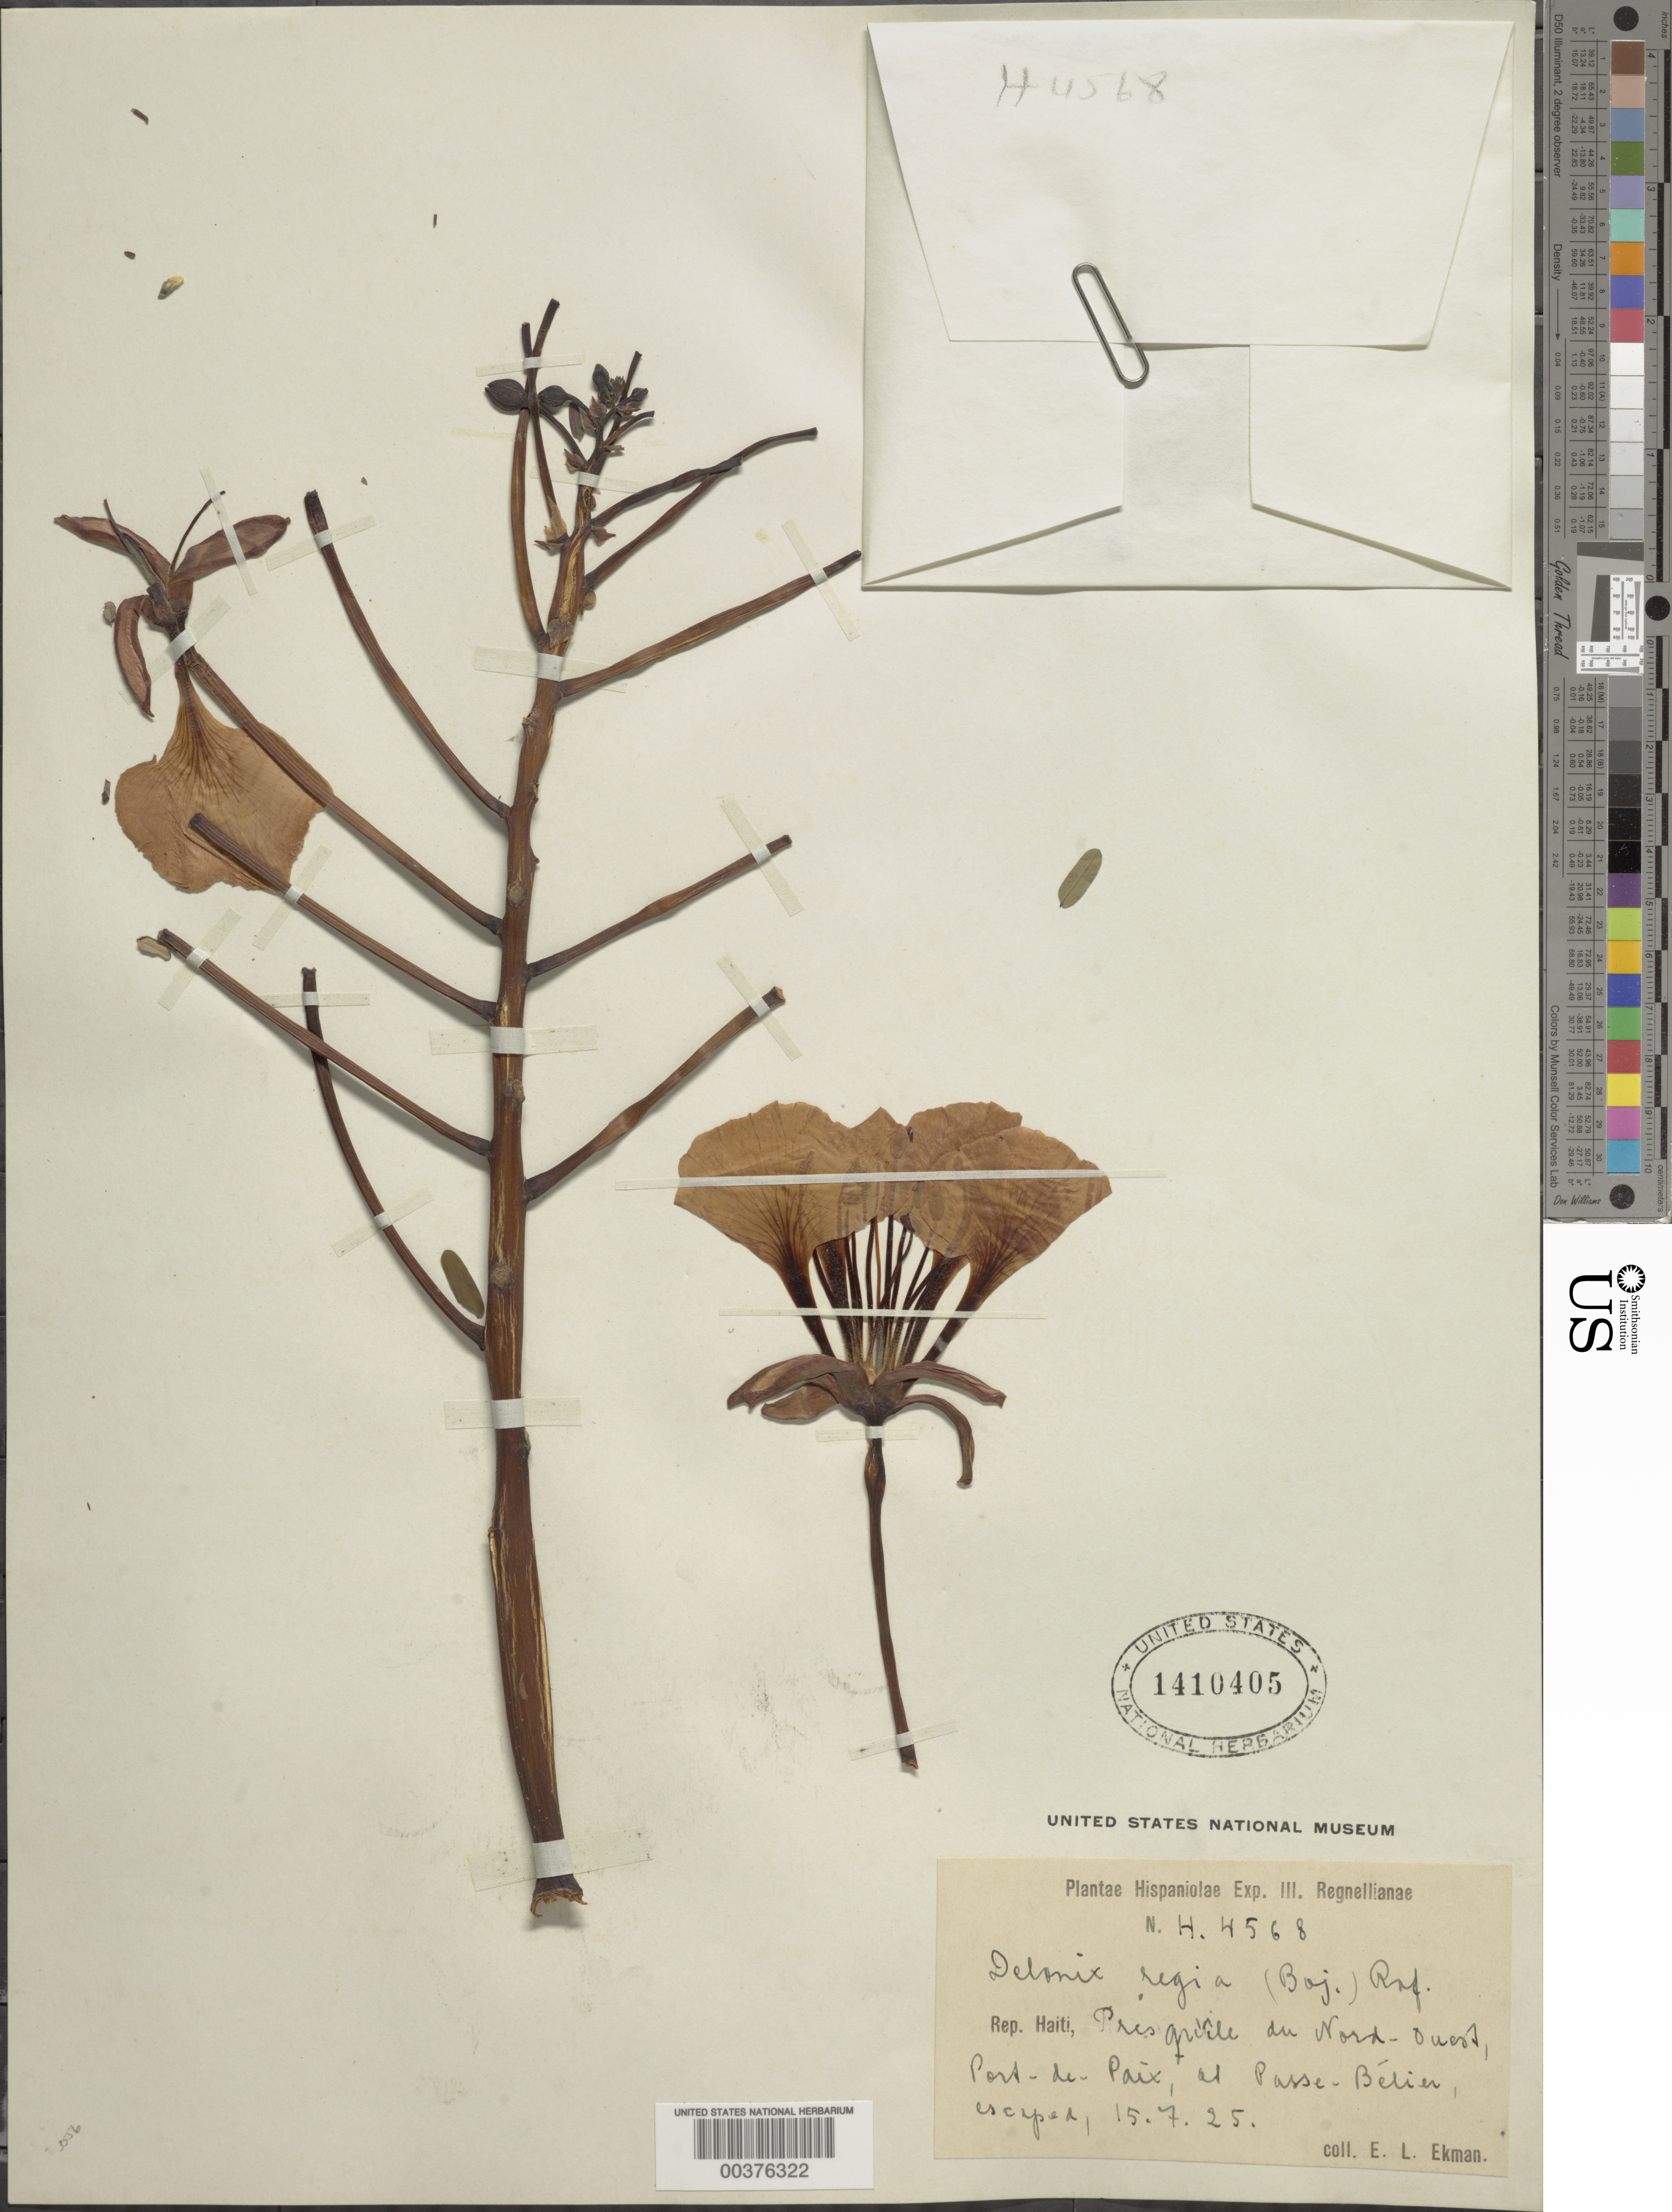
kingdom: Plantae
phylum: Tracheophyta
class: Magnoliopsida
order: Fabales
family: Fabaceae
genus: Delonix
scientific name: Delonix regia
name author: (Bojer ex Hook.) Raf.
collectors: E. L. Ekman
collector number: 4568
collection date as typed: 15 Jul 1925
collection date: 1925-07-15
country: Haiti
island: Hispaniola Island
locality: Pres grule du nord-ouest, port-de-paix at passe-betier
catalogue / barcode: US 1410405